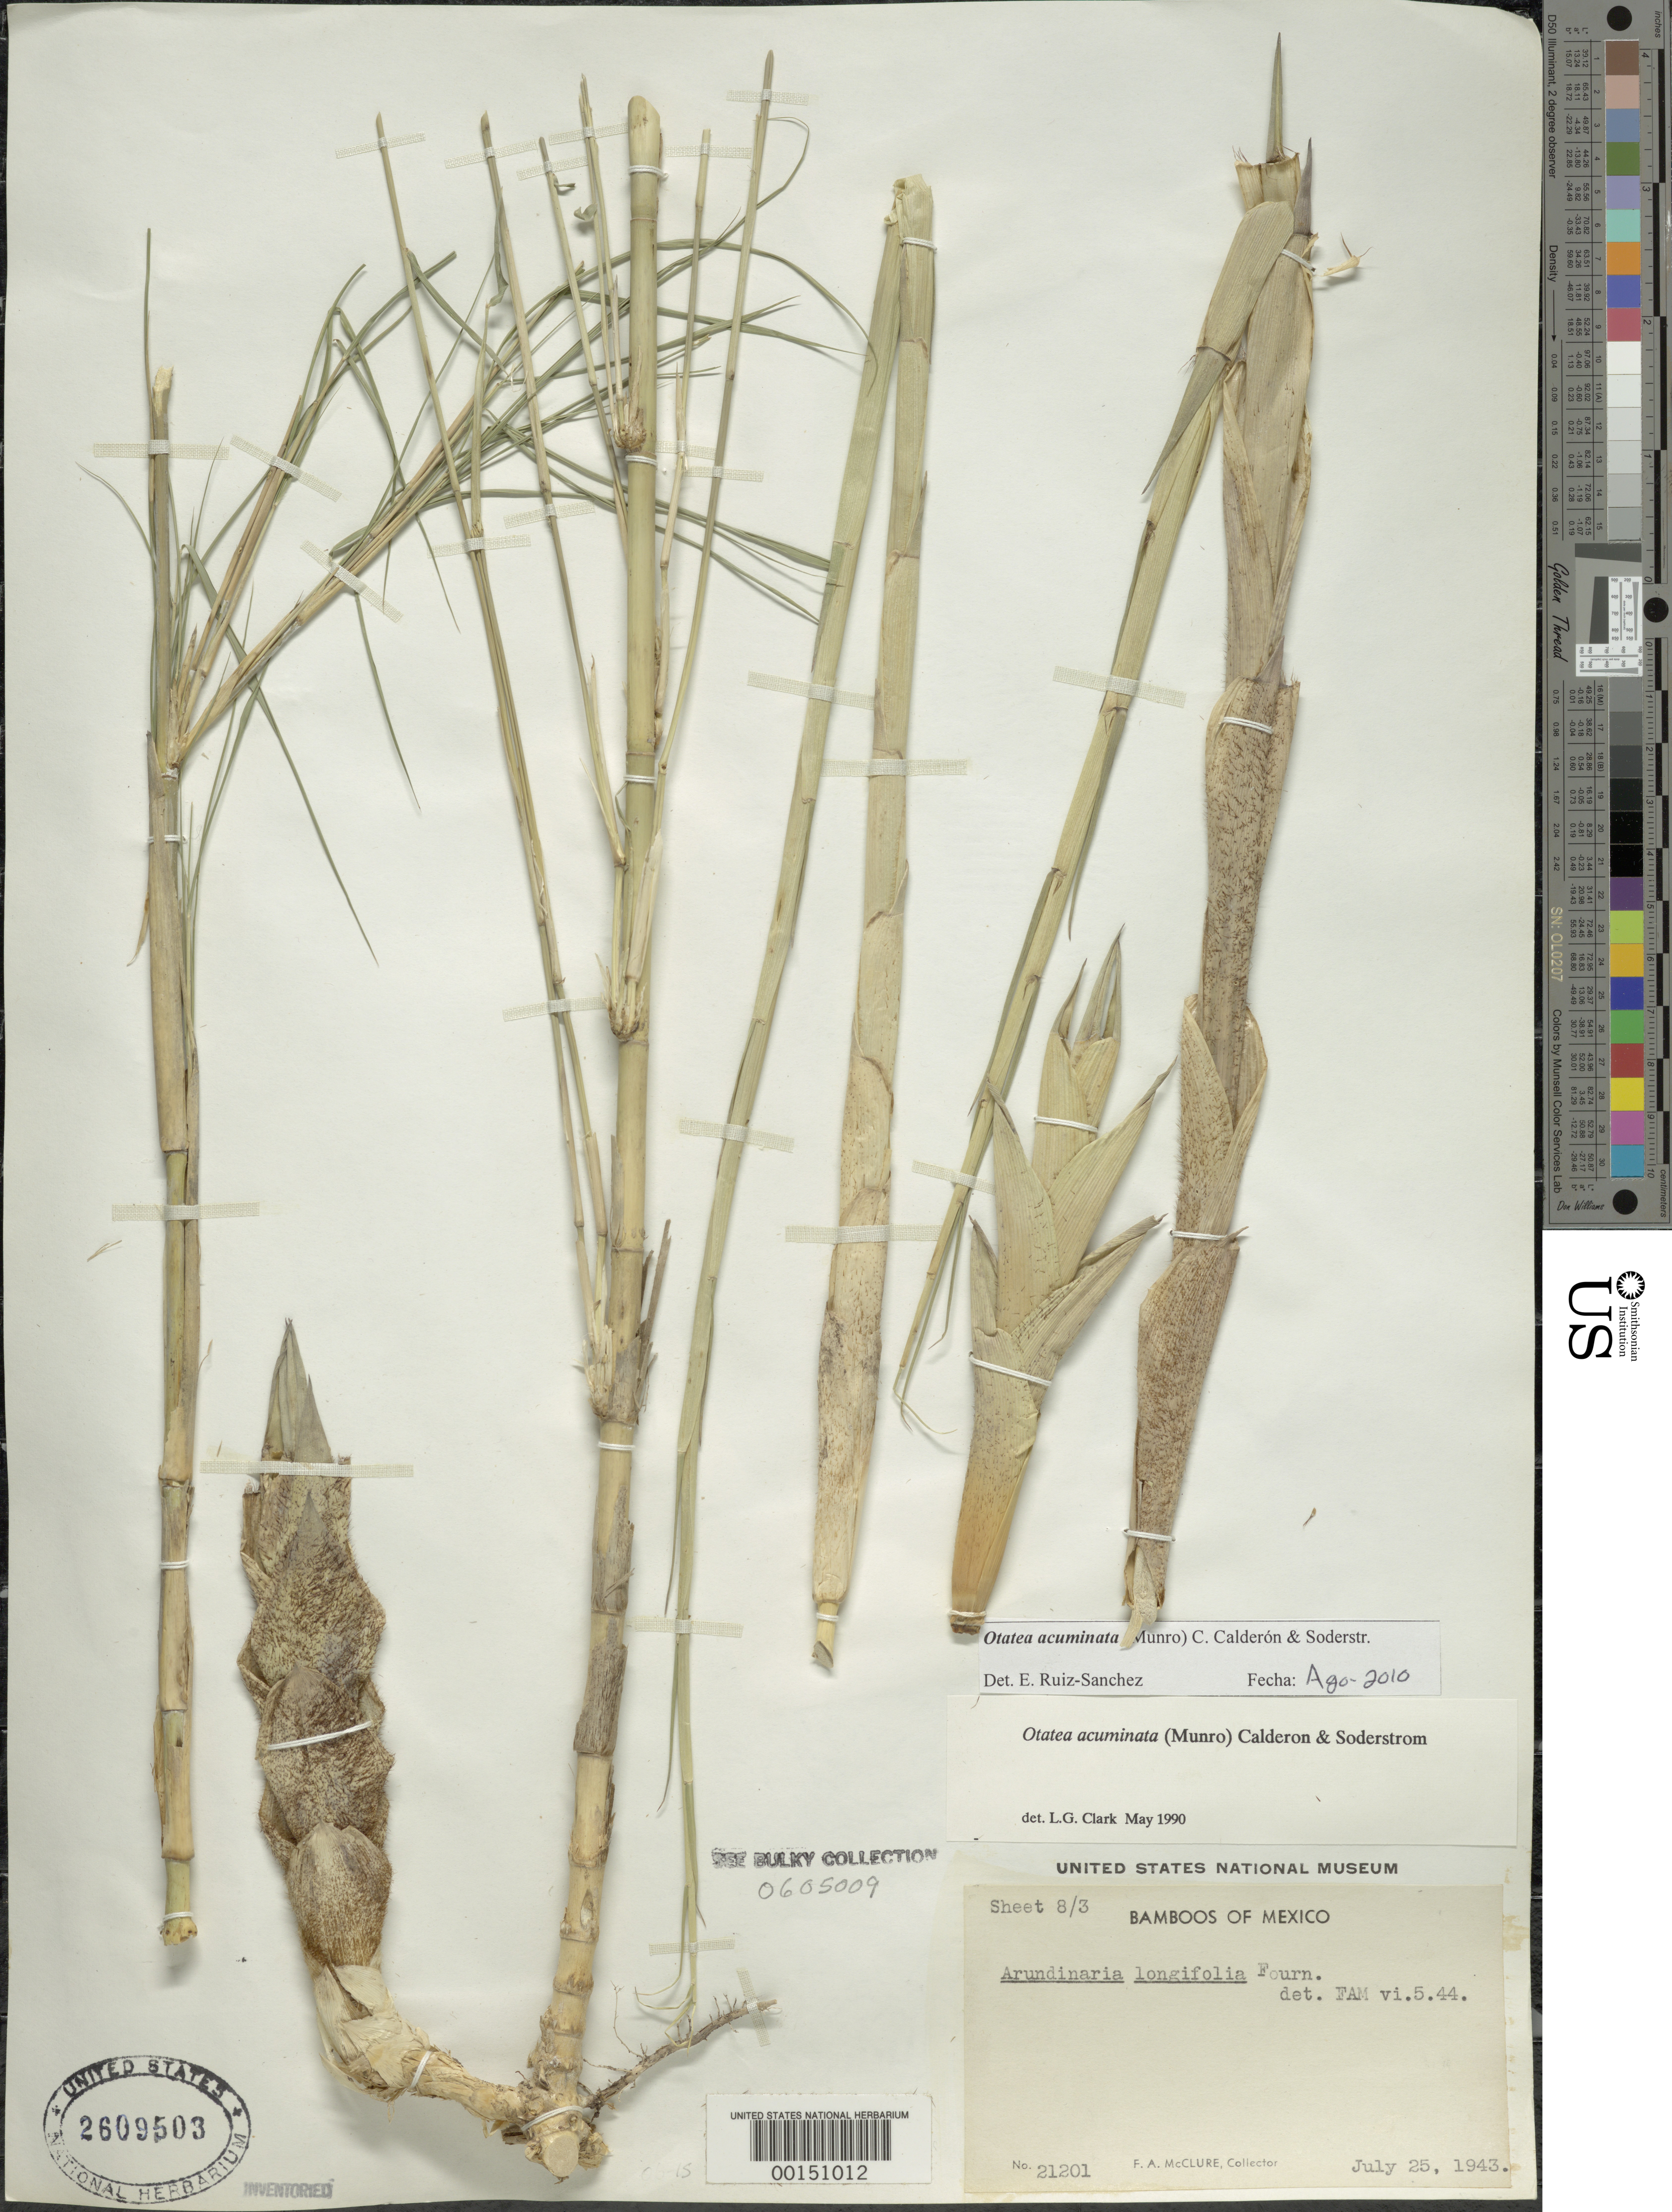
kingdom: Plantae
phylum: Tracheophyta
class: Liliopsida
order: Poales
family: Poaceae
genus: Otatea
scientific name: Otatea acuminata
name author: (Munro) C. E. Calderón & Soderstr.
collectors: F. A. McClure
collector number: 21201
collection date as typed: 25 Jul 1943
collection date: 1943-07-25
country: Mexico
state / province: Puebla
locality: Cerro de Chantepec, 2 miles S of Pilcaye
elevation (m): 1281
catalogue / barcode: US 2609503